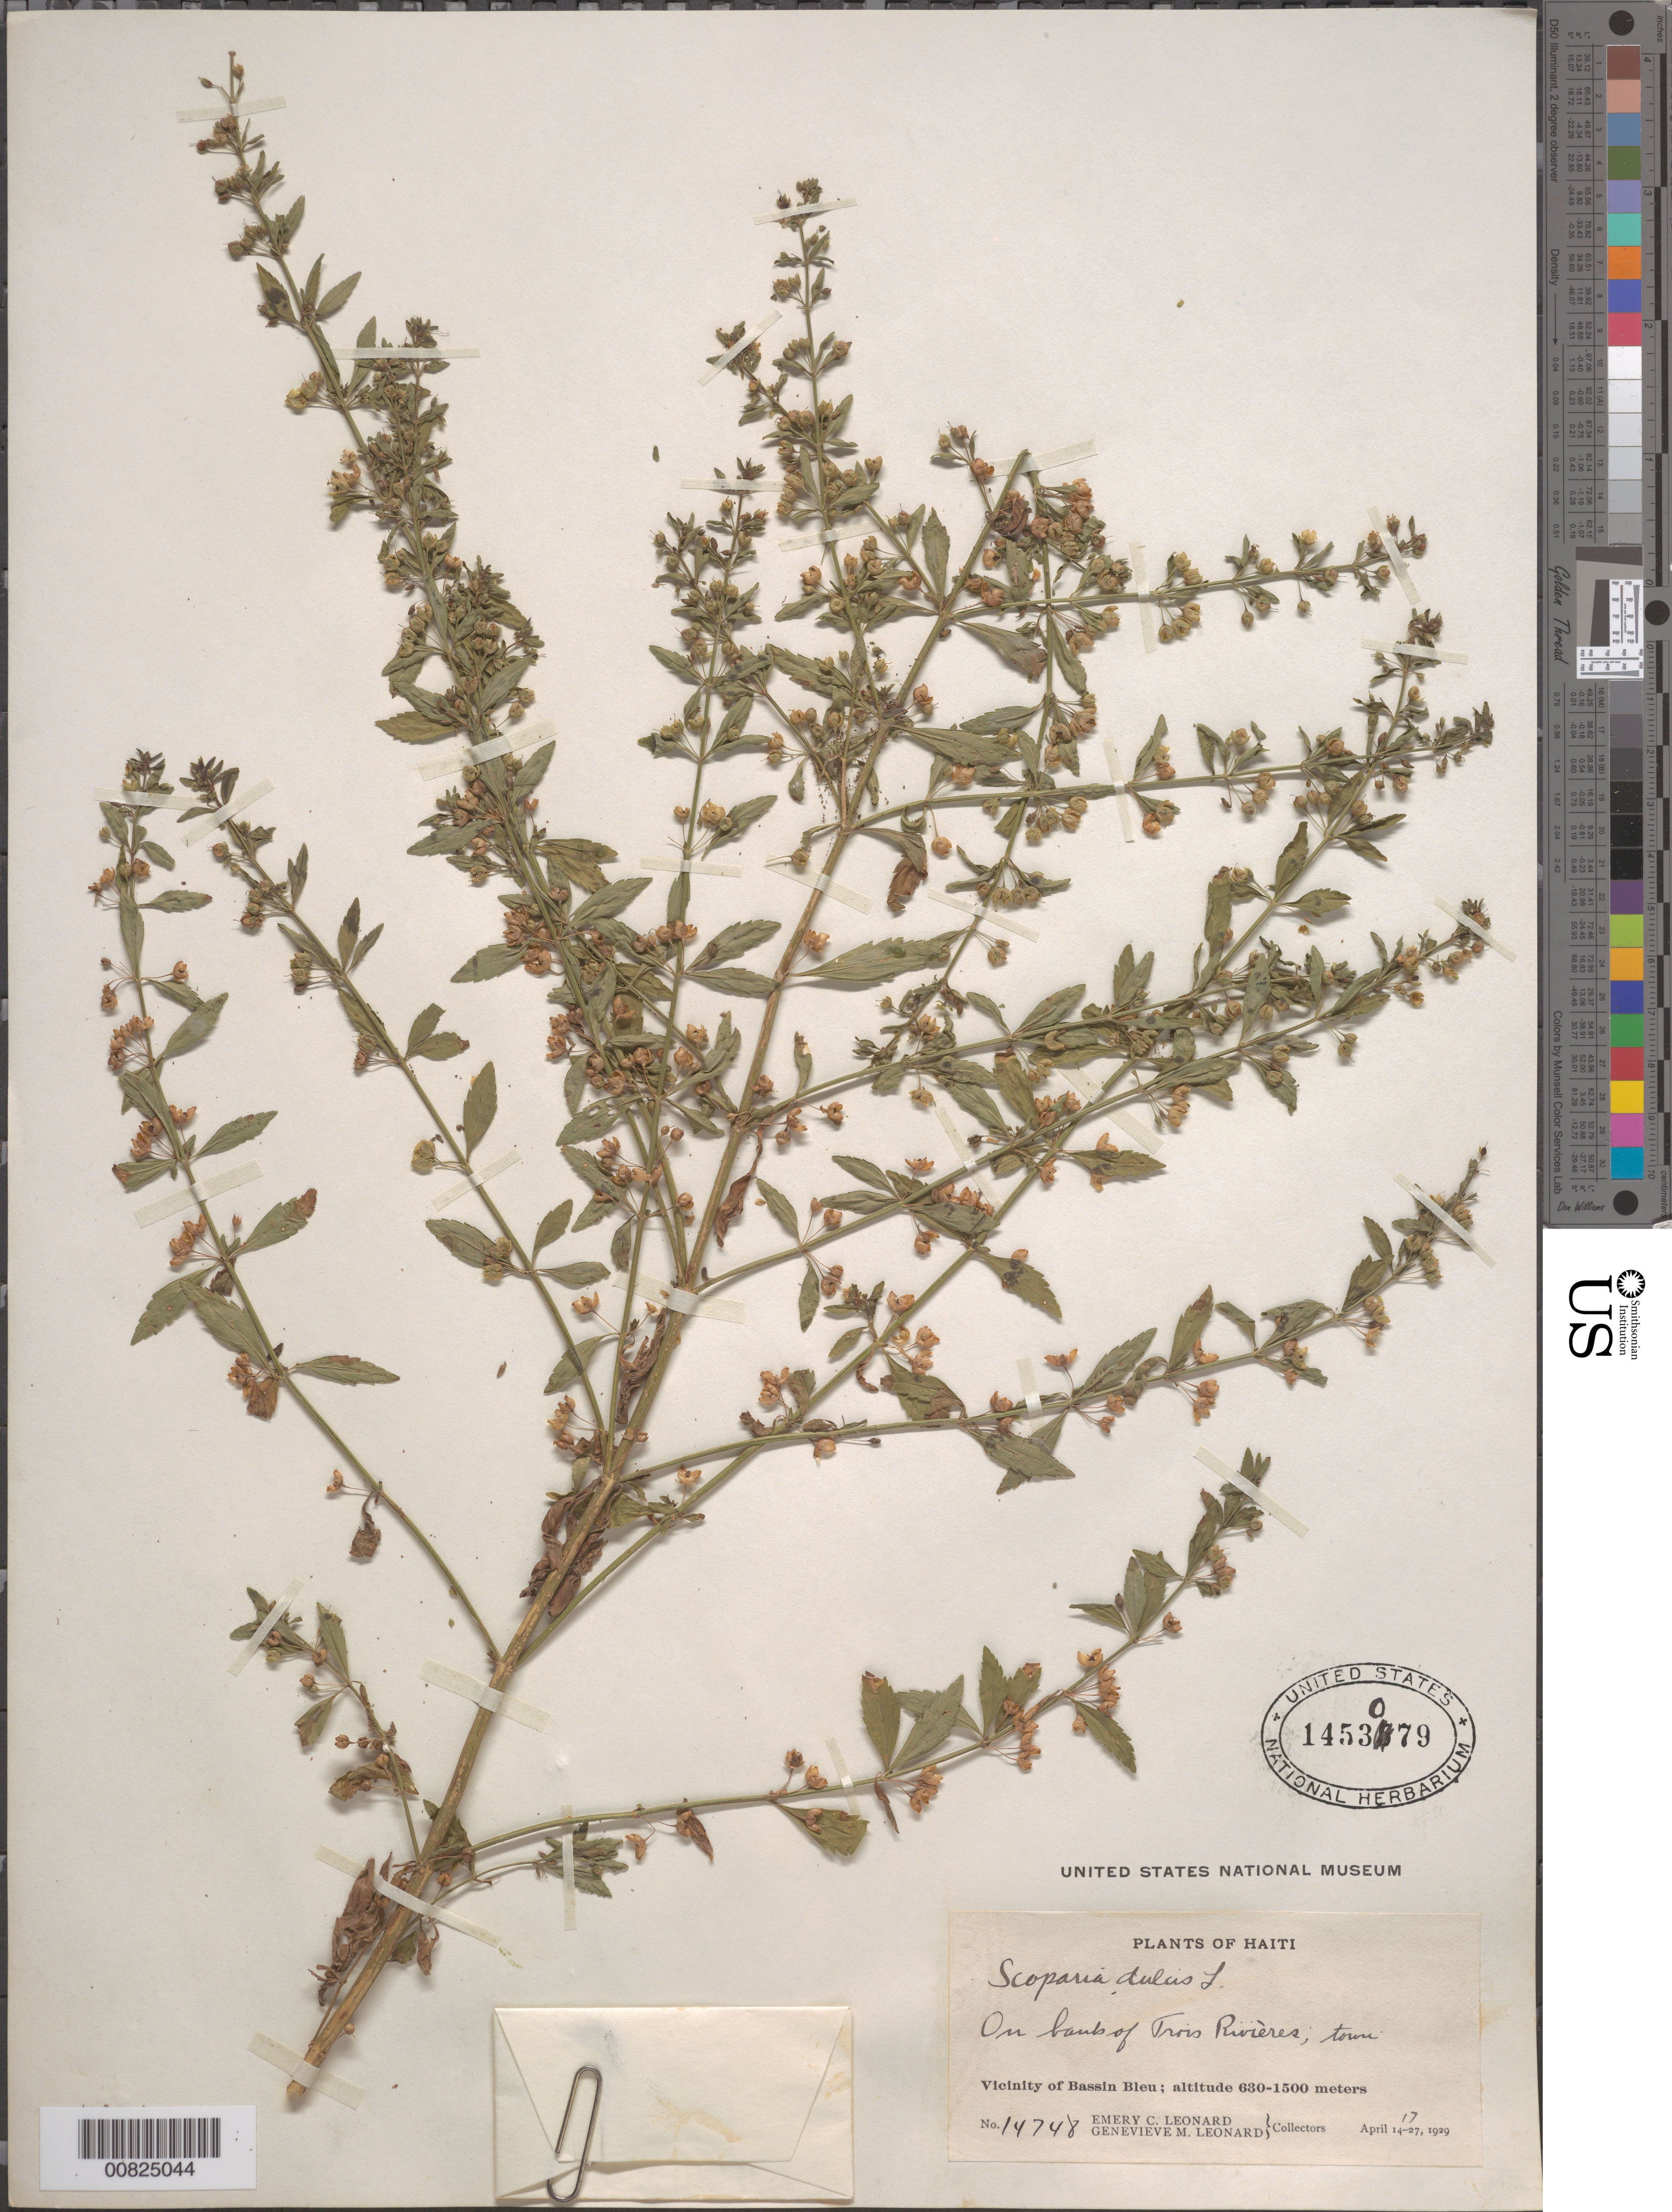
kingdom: Plantae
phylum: Tracheophyta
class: Magnoliopsida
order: Lamiales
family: Plantaginaceae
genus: Scoparia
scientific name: Scoparia dulcis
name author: L.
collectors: E. C. Leonard & G. M. Leonard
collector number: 14748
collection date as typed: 17 Apr 1929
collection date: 1929-04-17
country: Haiti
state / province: Nord-Ouest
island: Hispaniola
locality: Vicinity of Bassin Bleu, Trois Rivières, near town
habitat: On river bank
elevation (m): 630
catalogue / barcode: US 1453079